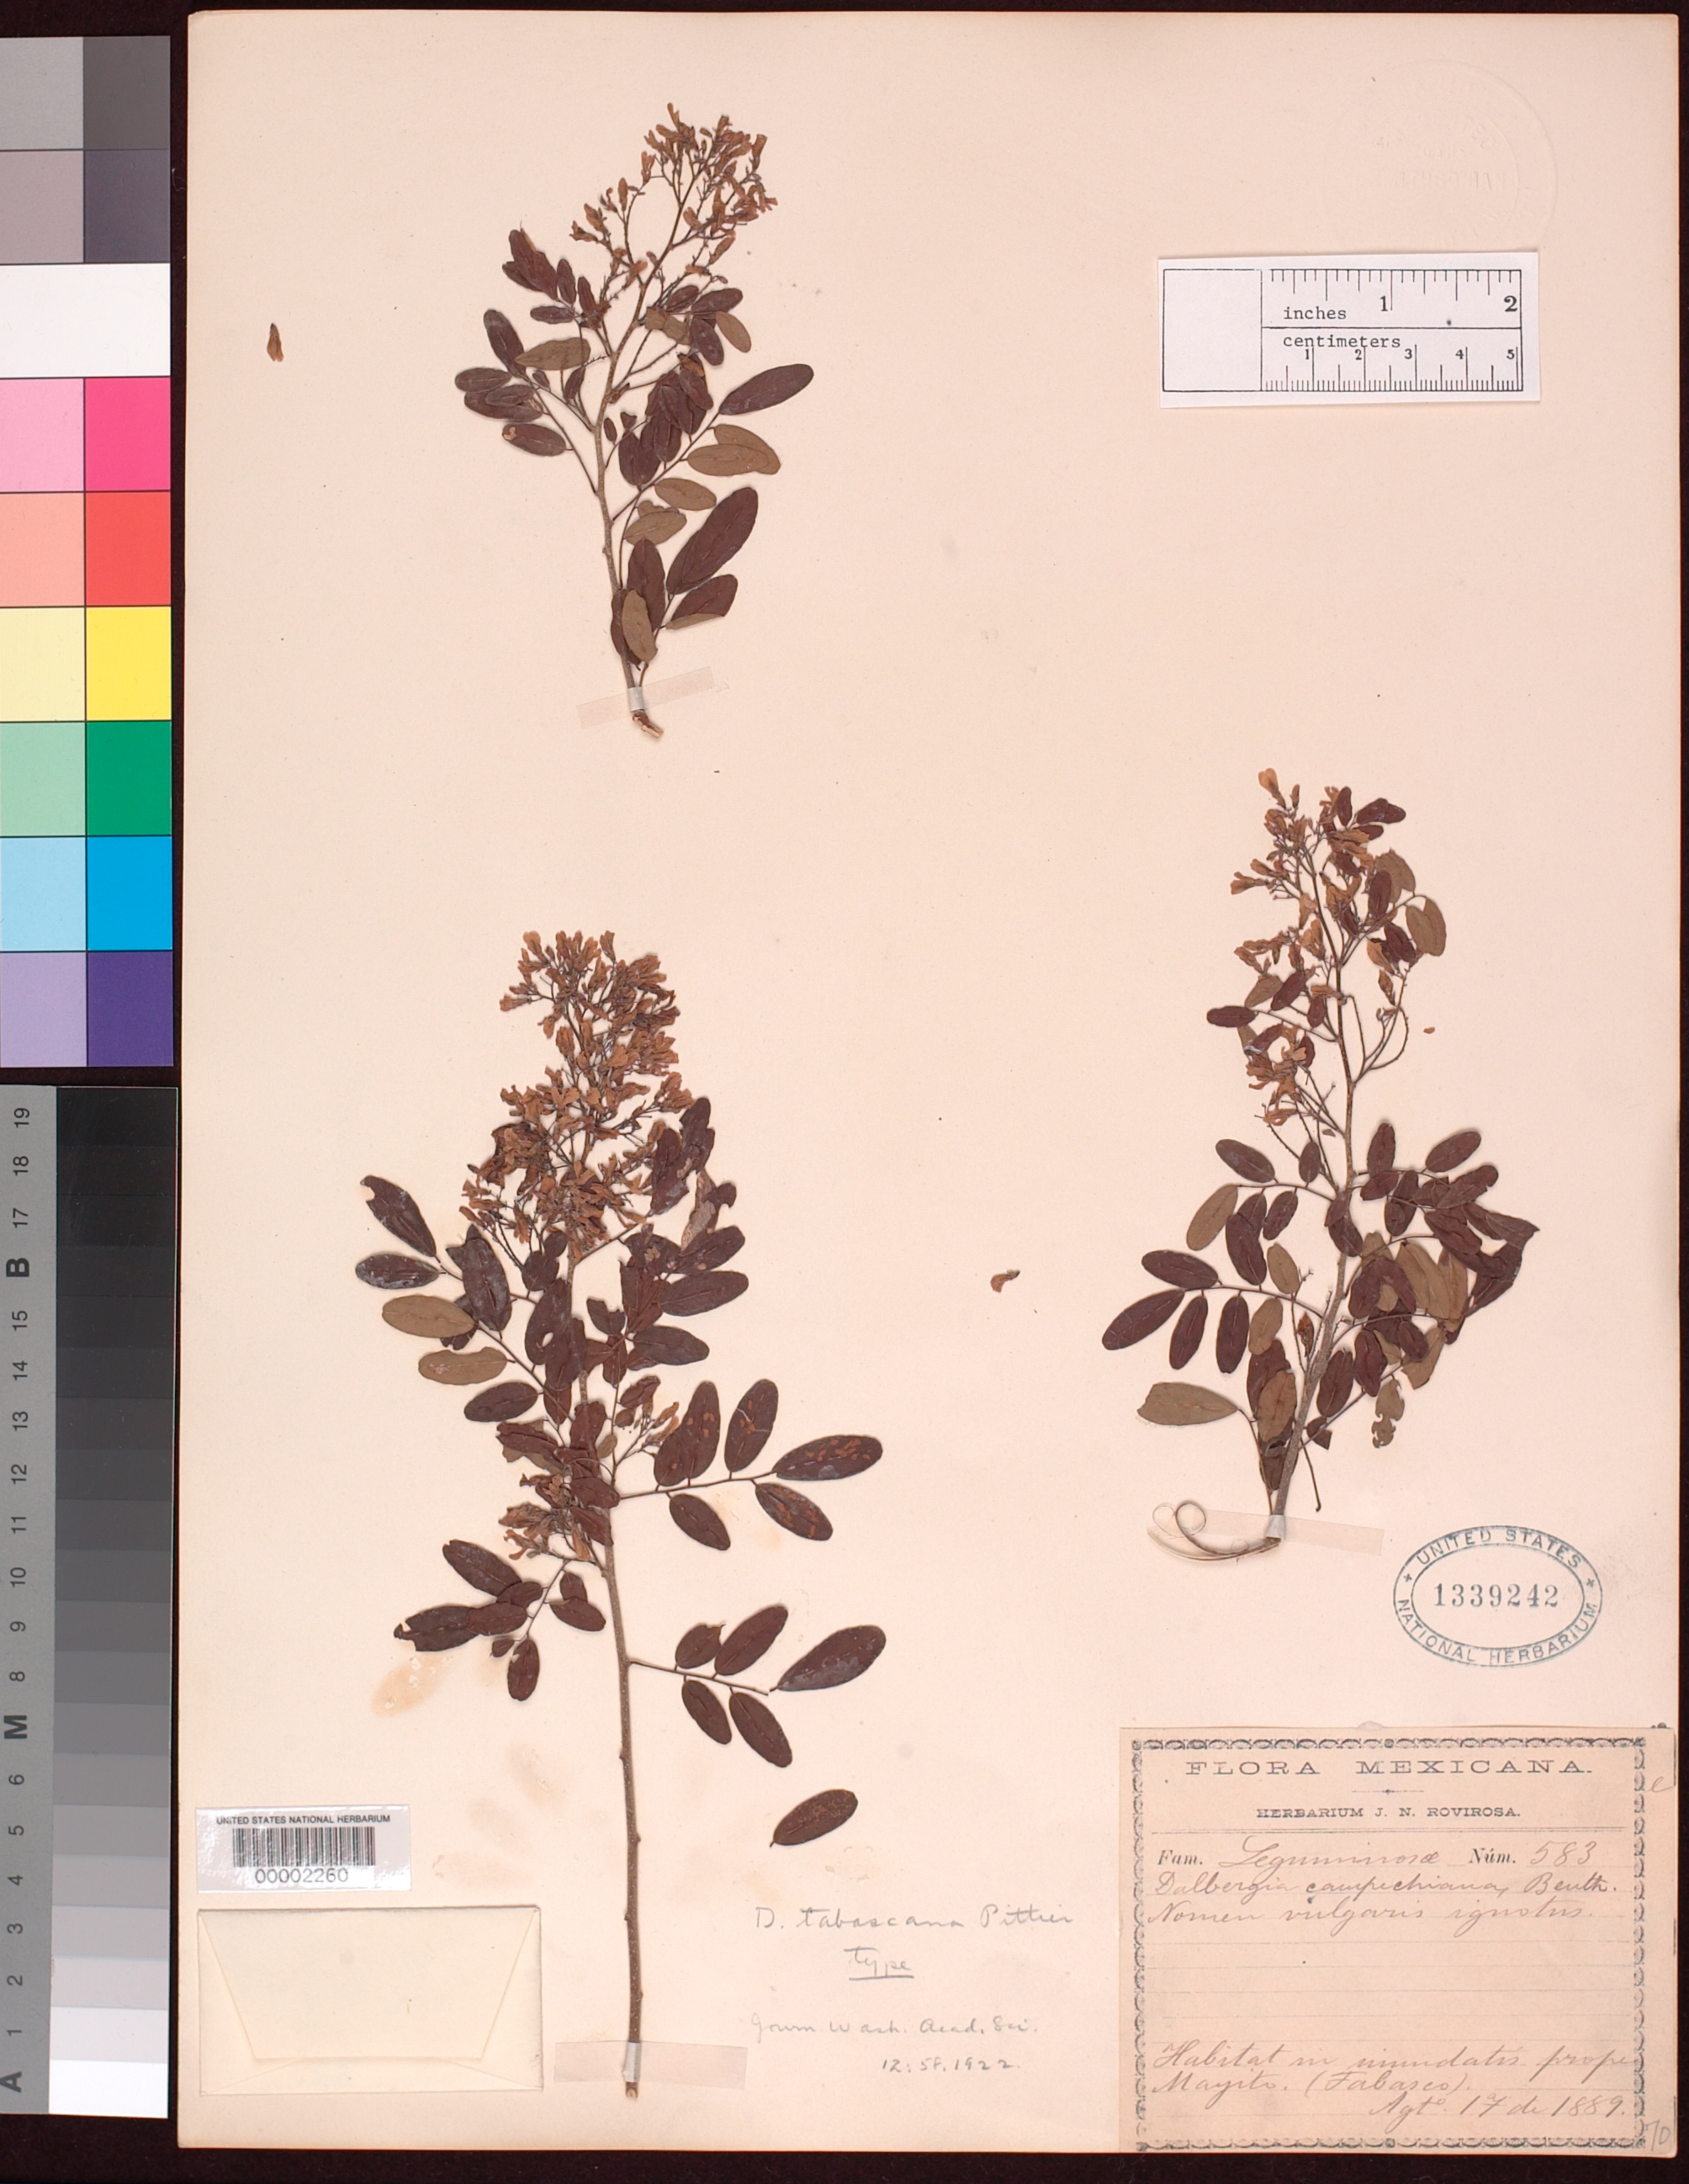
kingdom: Plantae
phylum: Tracheophyta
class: Magnoliopsida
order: Fabales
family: Fabaceae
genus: Dalbergia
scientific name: Dalbergia tabascana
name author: Pittier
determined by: Linares, J. L., (MEXICO)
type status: Holotype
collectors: J. N. Rovirosa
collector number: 583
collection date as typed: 17 Aug 1889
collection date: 1889-08-17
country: Mexico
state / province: Tabasco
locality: Mayito.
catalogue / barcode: US 1339242